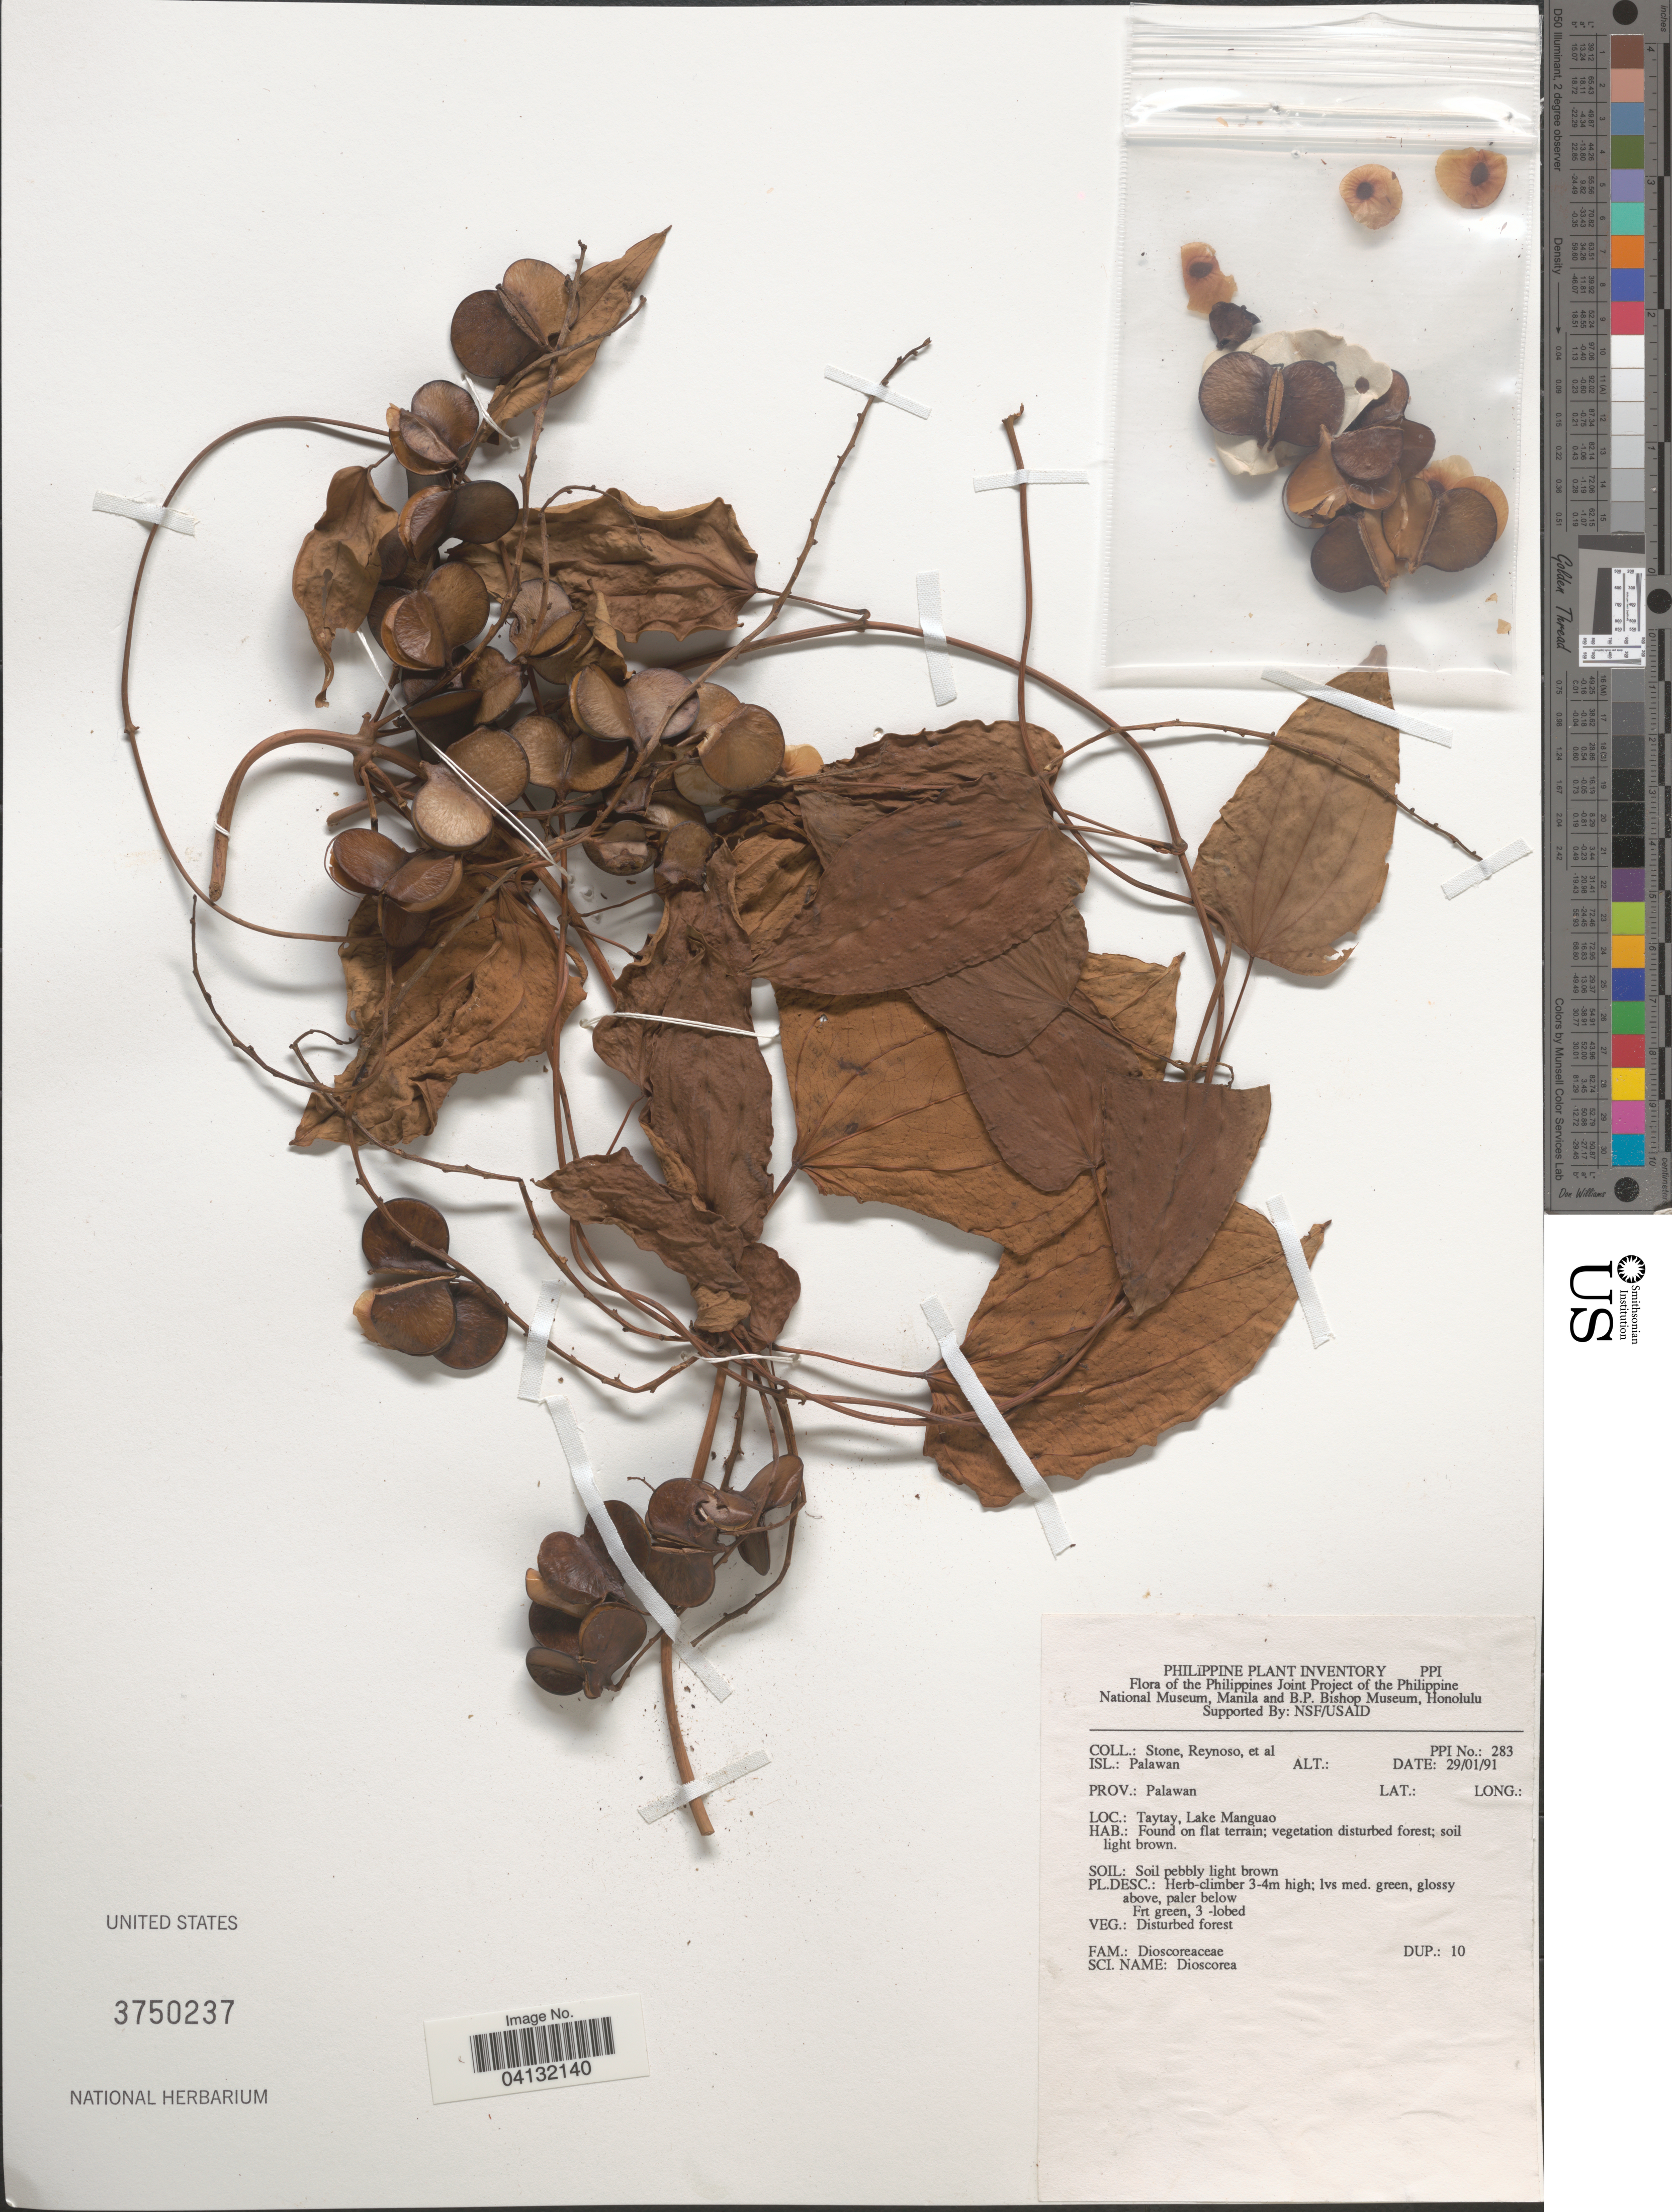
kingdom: Plantae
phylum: Tracheophyta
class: Liliopsida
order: Dioscoreales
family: Dioscoreaceae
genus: Dioscorea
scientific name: Dioscorea sp.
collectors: -. Stone, E. Reynoso & et al.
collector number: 283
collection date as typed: Transcribed d/m/y: 29/1/91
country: Philippines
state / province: Mimaropa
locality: Isl.: Palawan. Prov.: Palawan. Taytay, Lake Manguao.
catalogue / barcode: US 3750237